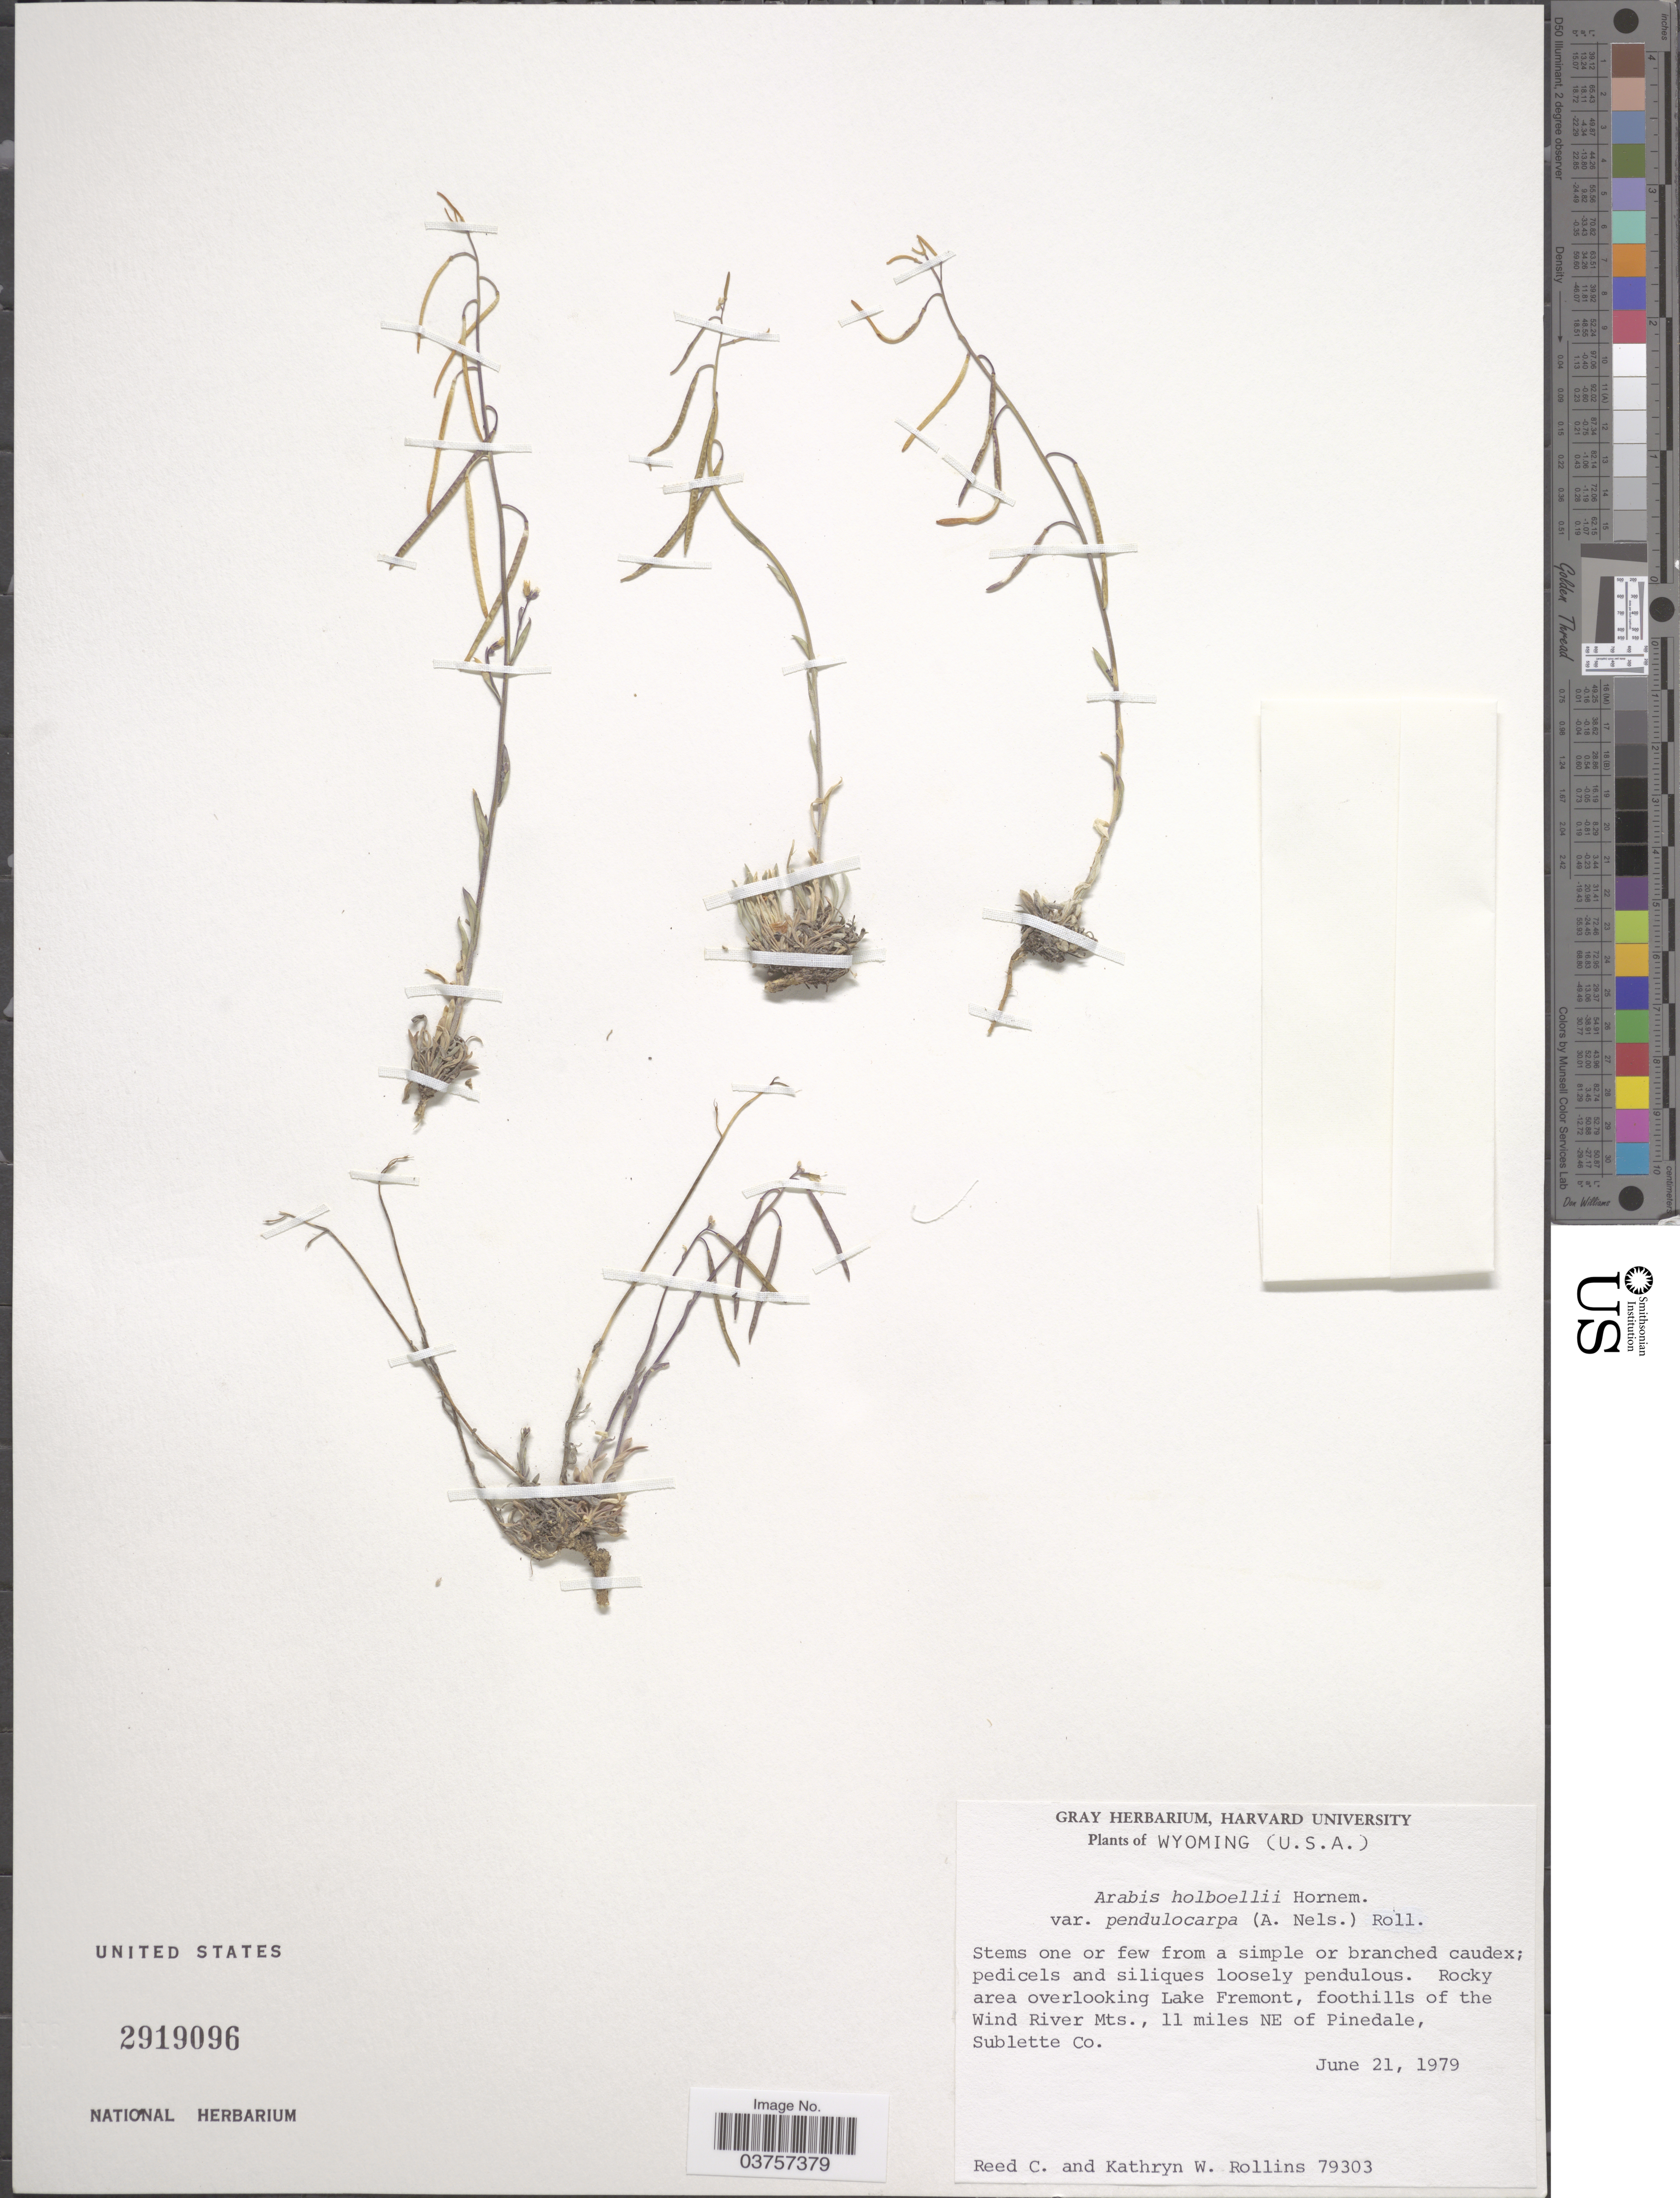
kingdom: Plantae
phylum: Tracheophyta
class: Magnoliopsida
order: Brassicales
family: Brassicaceae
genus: Arabis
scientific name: Arabis holboellii var. pendulocarpa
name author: (A. Nelson) Rollins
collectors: R. C. Rollins & K. W. Rollins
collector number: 79303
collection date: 1979-06-21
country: United States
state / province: Wyoming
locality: Rocky area overlooking Lake Fremont, foothills of the Wind River Mts., 11 miles NE of Pinedale, Sublette Co.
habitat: rocky area overlooking lake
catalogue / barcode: US 2919096